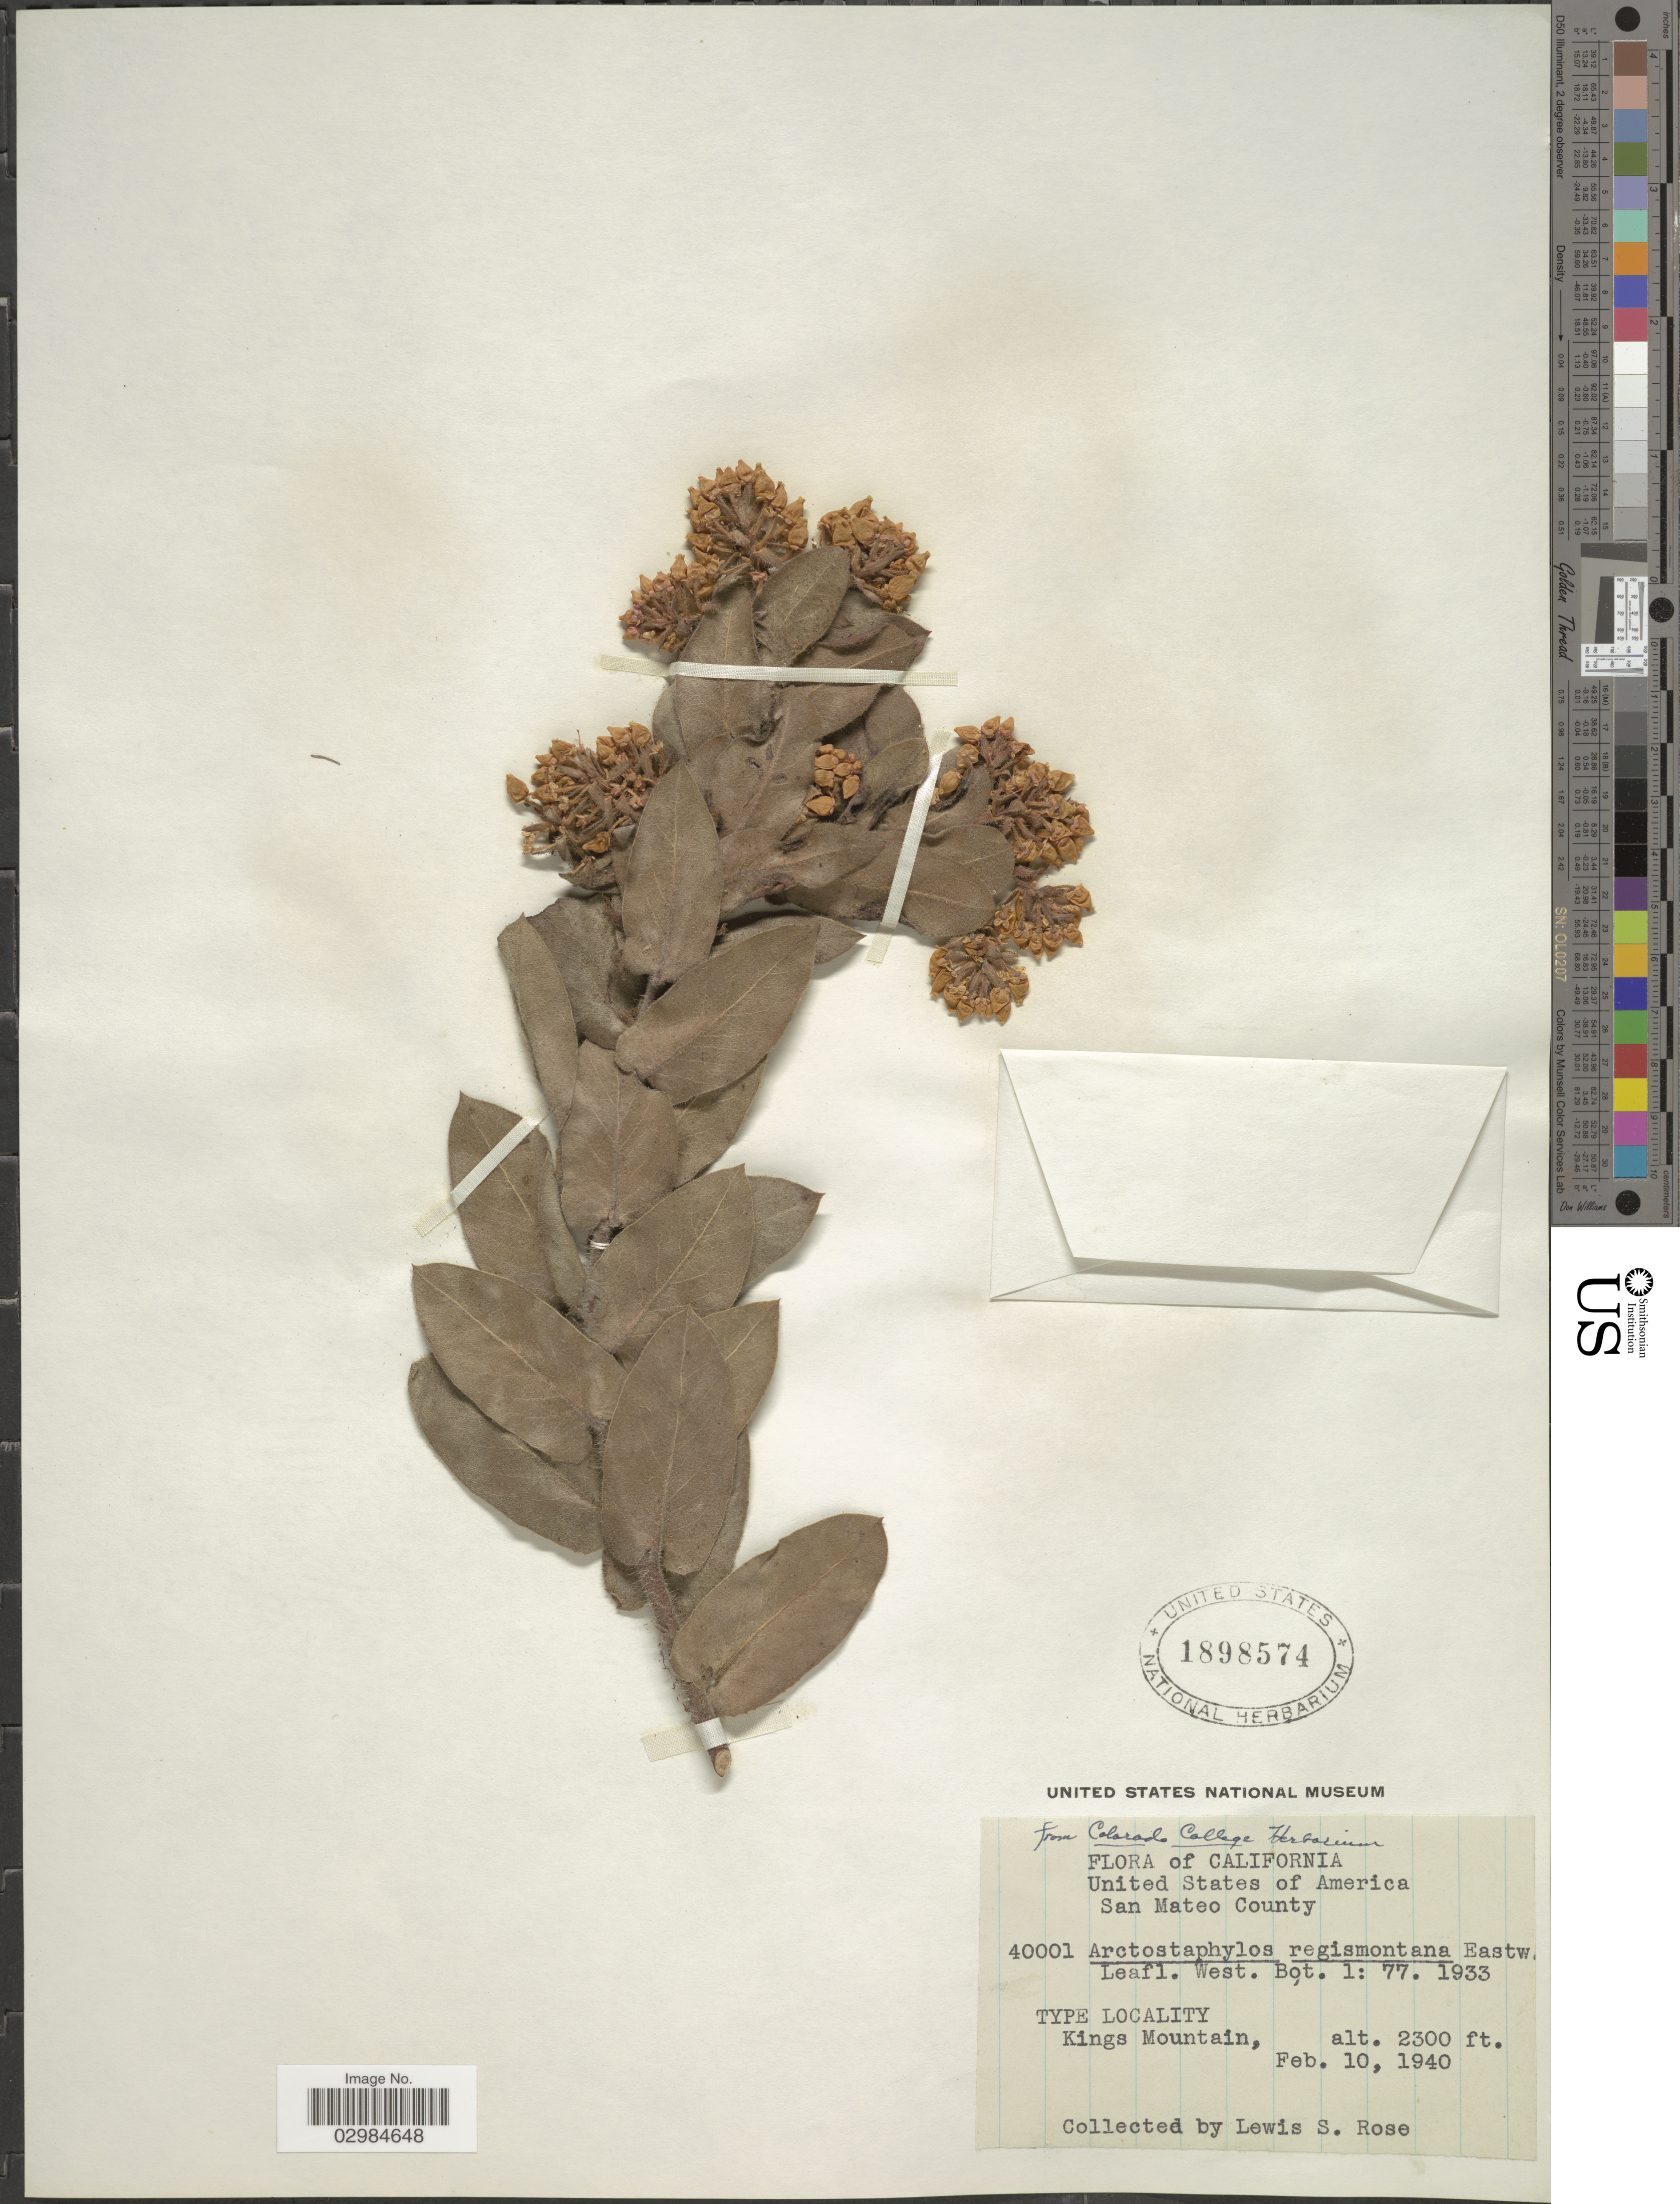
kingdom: Plantae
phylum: Tracheophyta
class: Magnoliopsida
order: Ericales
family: Ericaceae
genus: Arctostaphylos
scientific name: Arctostaphylos regismontana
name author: Eastw.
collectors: L. S. Rose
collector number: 40001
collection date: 1940-02-10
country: United States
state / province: California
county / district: San Mateo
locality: United States of America. San Mateo County. Kings Mountain.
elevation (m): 701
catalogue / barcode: US 1898574